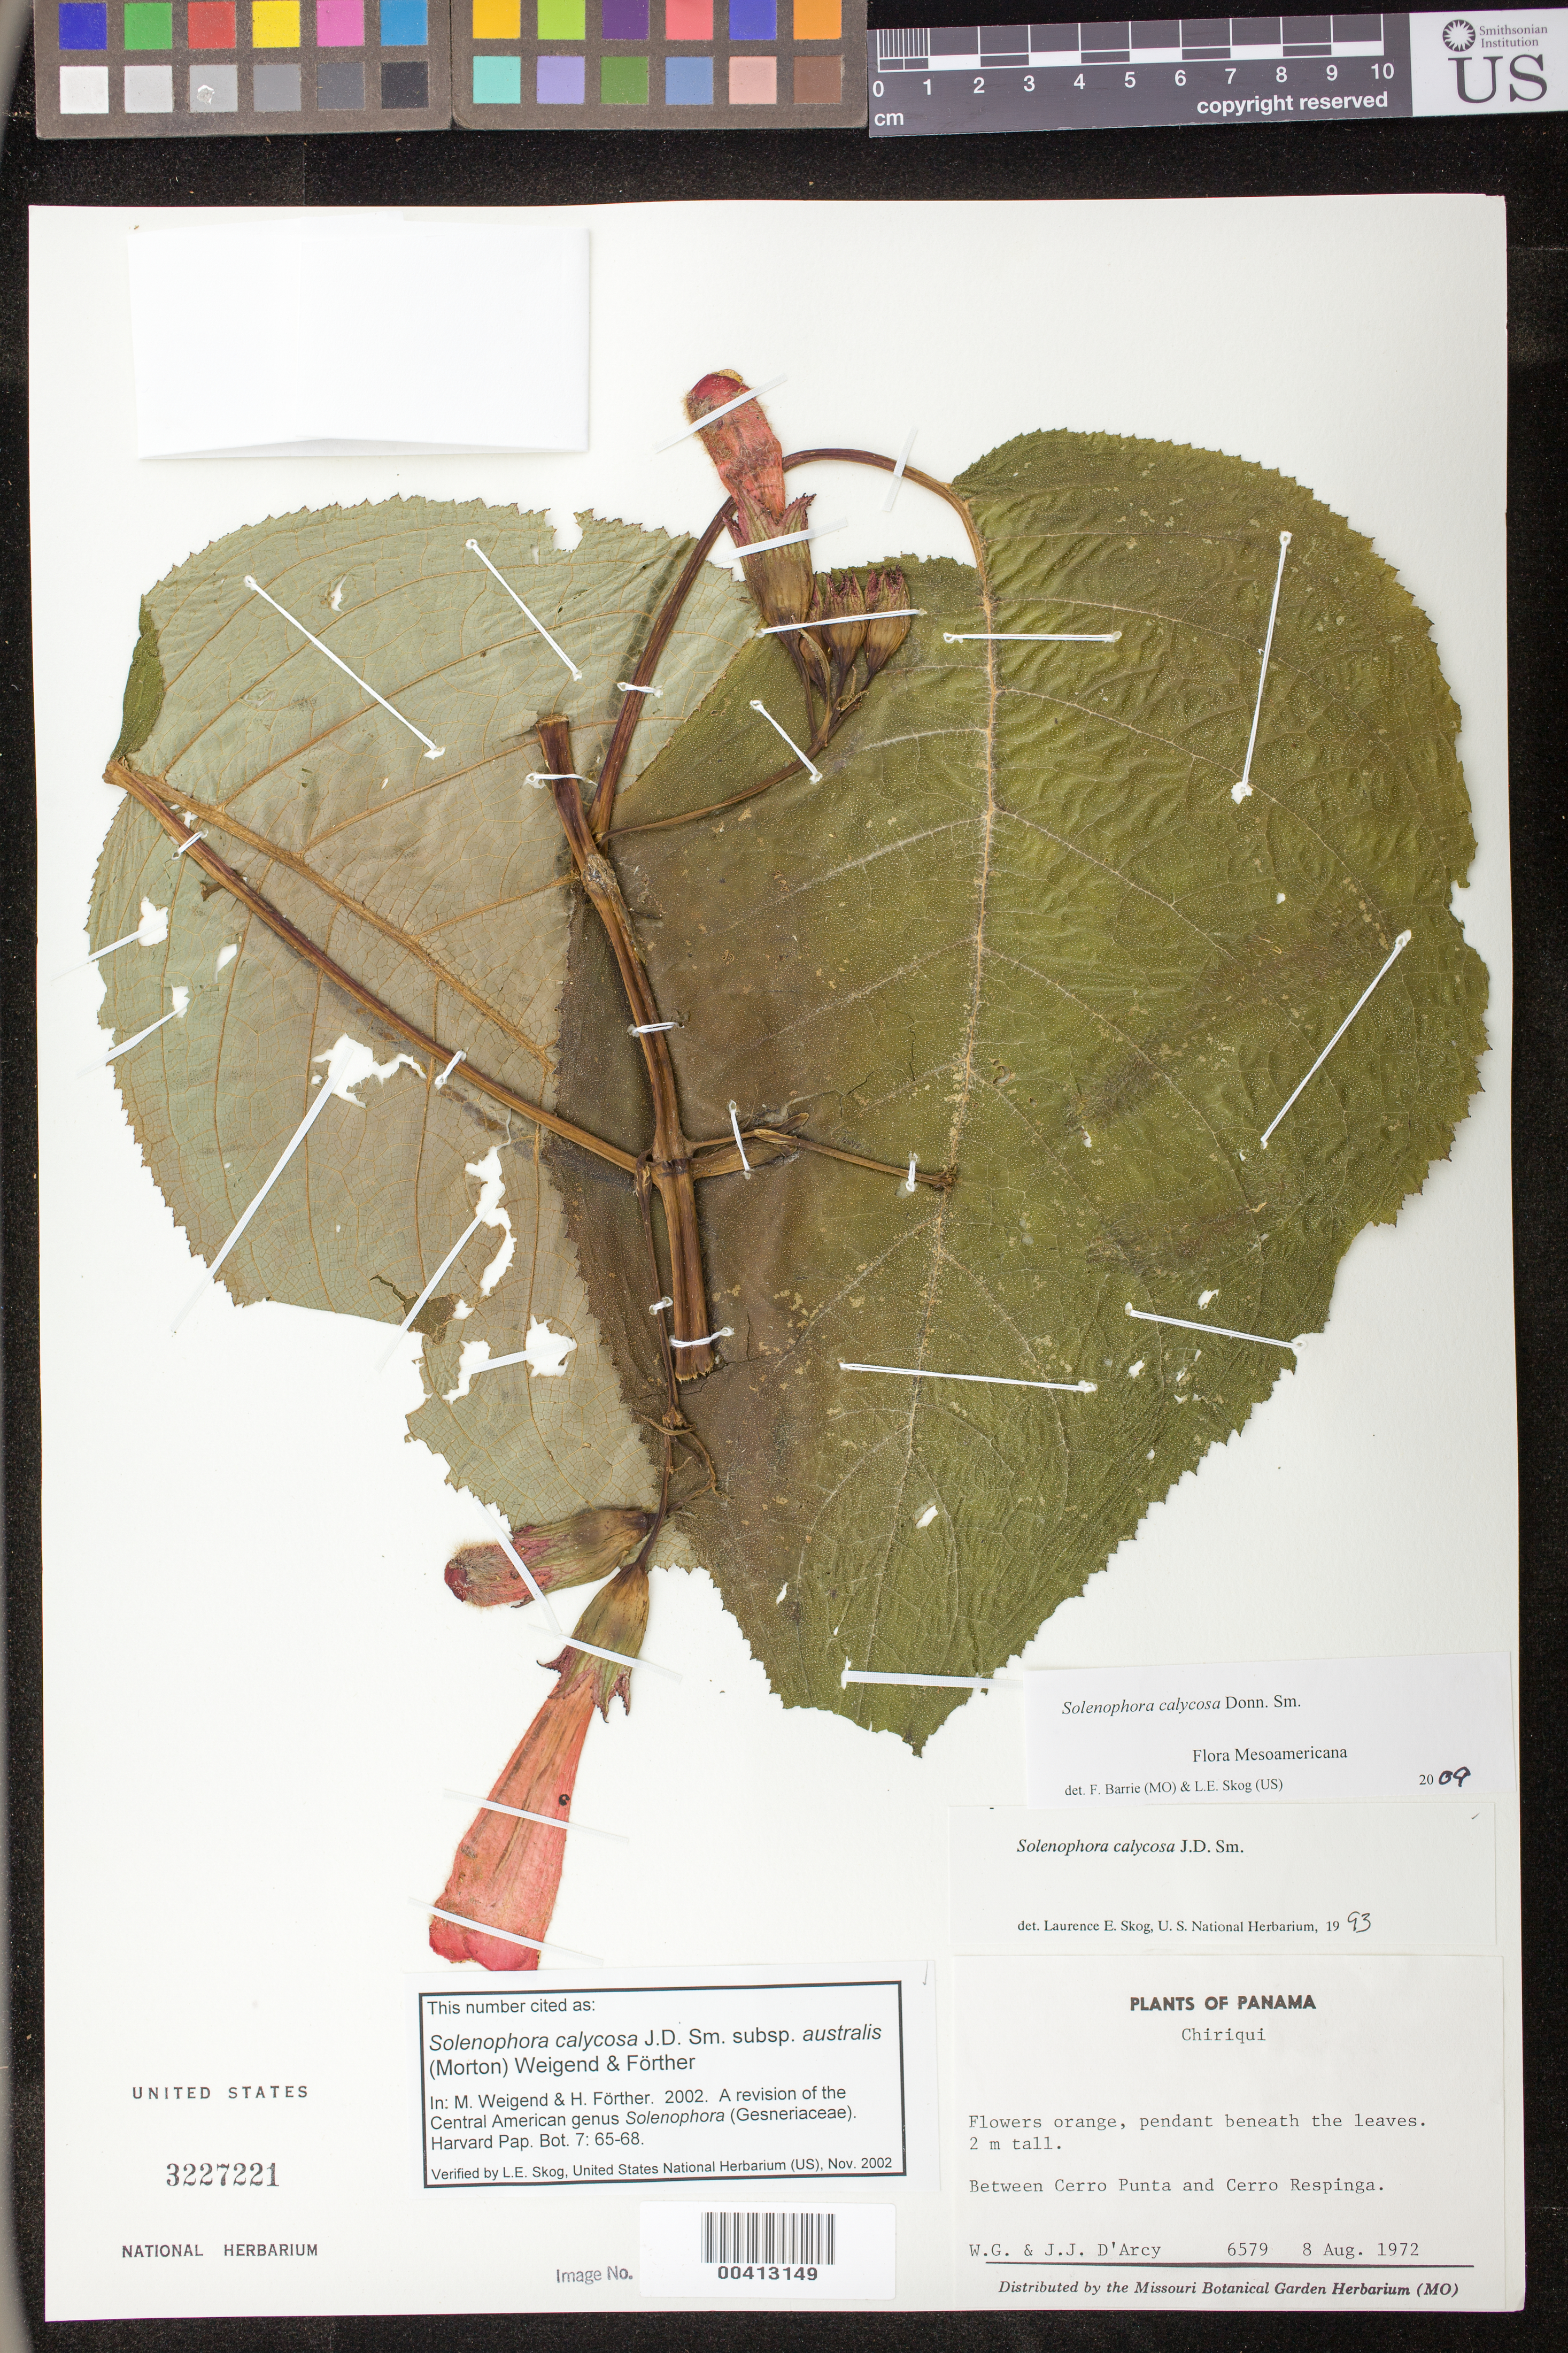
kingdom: Plantae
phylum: Tracheophyta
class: Magnoliopsida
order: Lamiales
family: Gesneriaceae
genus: Solenophora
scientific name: Solenophora calycosa subsp. australis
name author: (C.V. Morton) Weigend & Förther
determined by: Weigend; Förther, Harald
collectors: W. G. D'Arcy & J. J. D'Arcy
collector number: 6579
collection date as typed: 08 Aug 1972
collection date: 1972-08-08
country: Panama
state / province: Chiriquí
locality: Between Cerro Punta and Cerro Respinga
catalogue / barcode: US 3227221